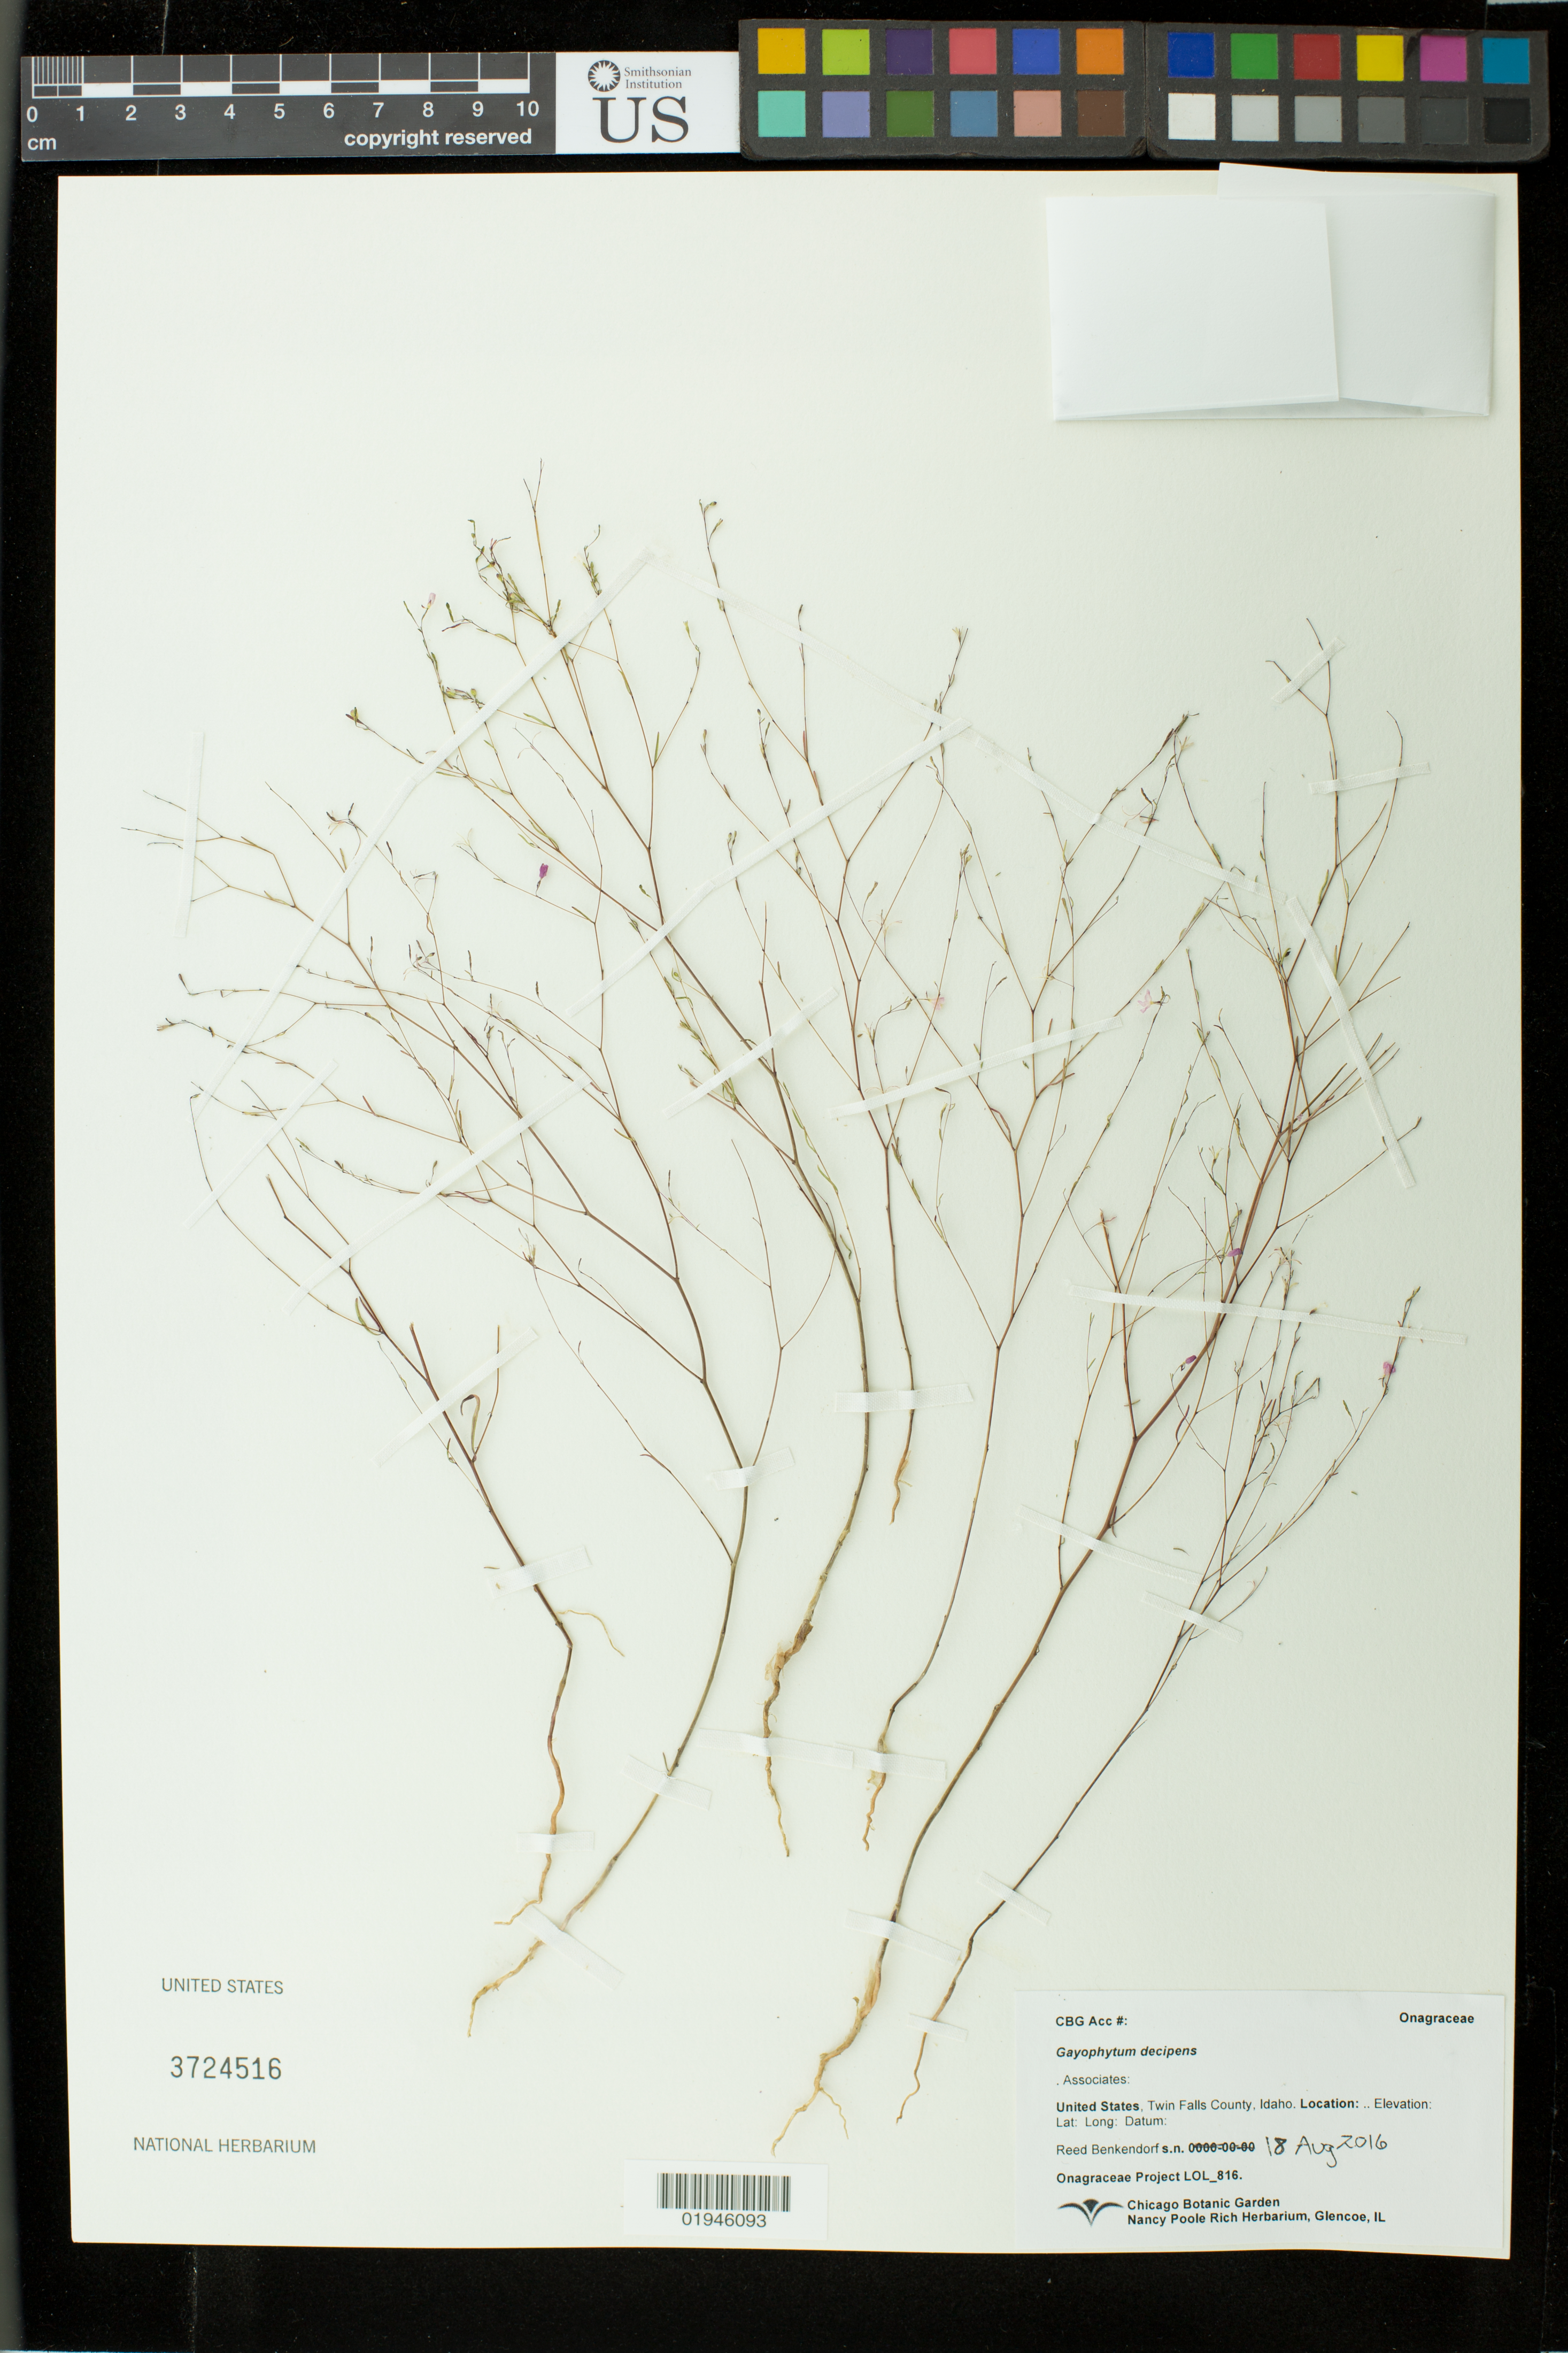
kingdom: Plantae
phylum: Tracheophyta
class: Magnoliopsida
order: Myrtales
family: Onagraceae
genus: Gayophytum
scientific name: Gayophytum decipiens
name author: F. H. Lewis & Szweyk.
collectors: R. Benkendorf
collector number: LOL 816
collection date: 2016-08-18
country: United States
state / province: Idaho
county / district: Twin Falls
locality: SW Twin Falls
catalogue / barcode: US 3724516